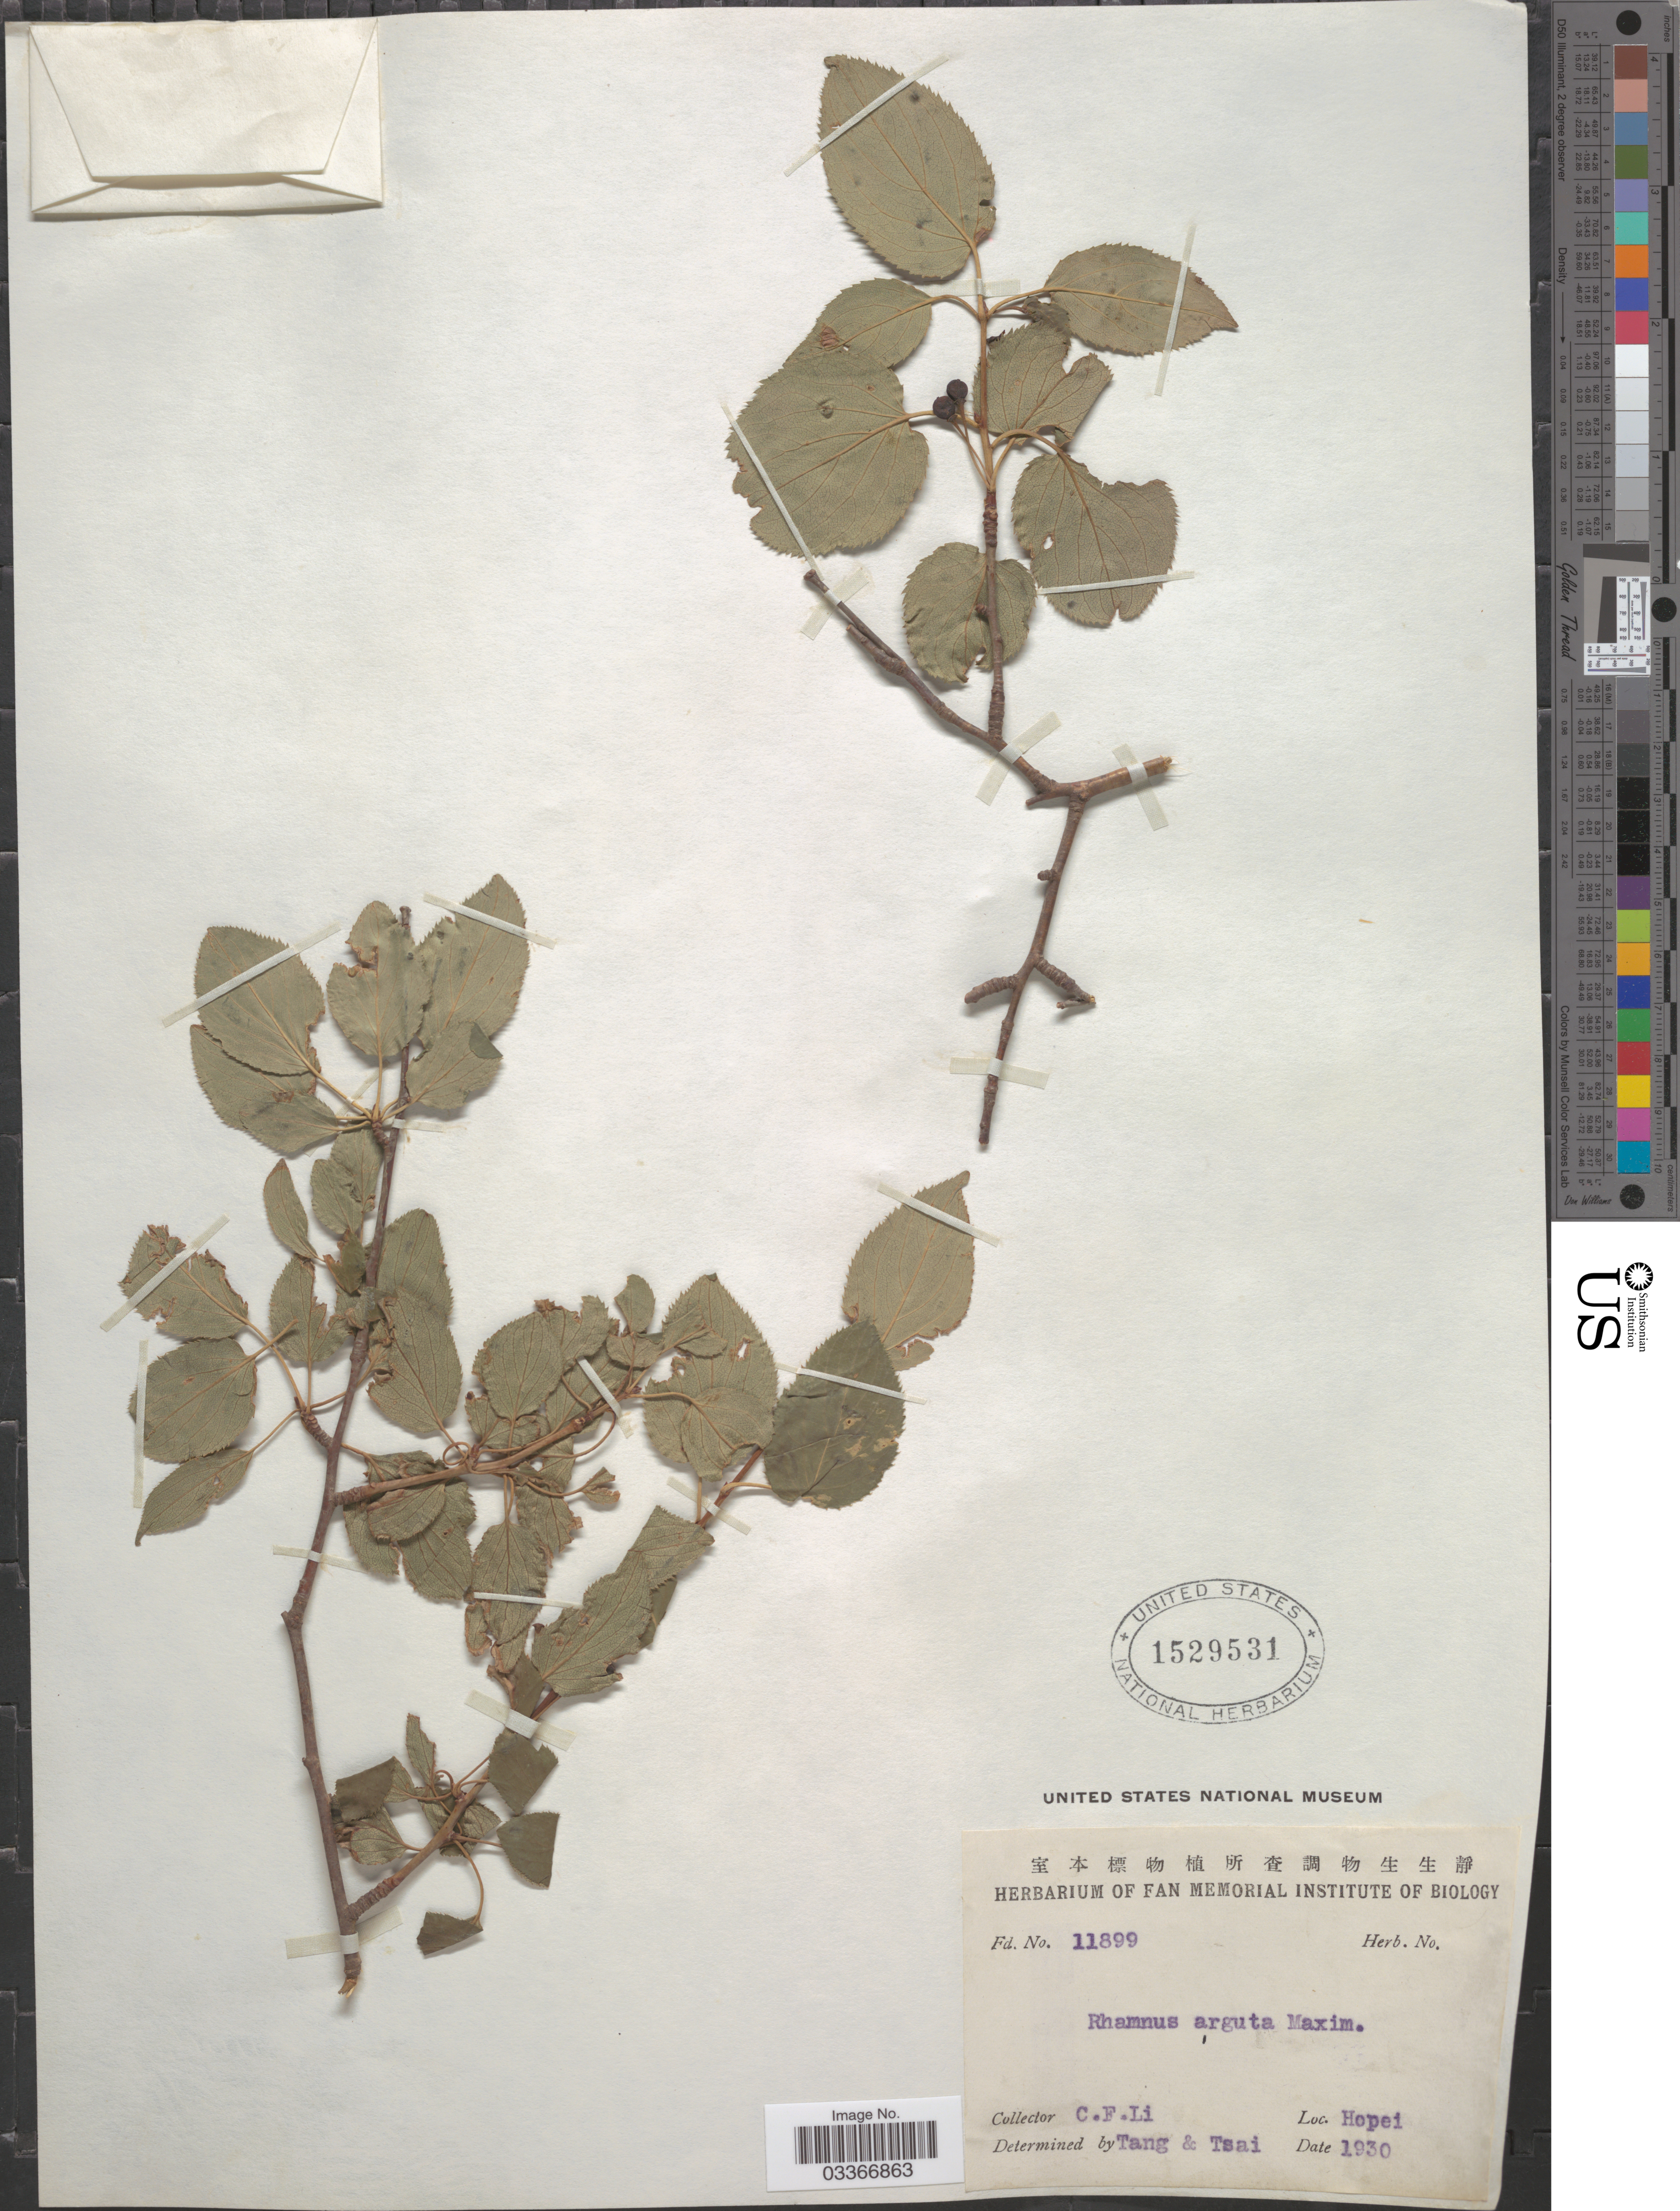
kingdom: Plantae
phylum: Tracheophyta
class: Magnoliopsida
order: Rosales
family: Rhamnaceae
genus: Rhamnus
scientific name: Rhamnus arguta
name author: Maxim.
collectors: C. F. Li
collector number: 11899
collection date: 1930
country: China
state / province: Hebei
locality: Hopei.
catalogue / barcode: US 1529531